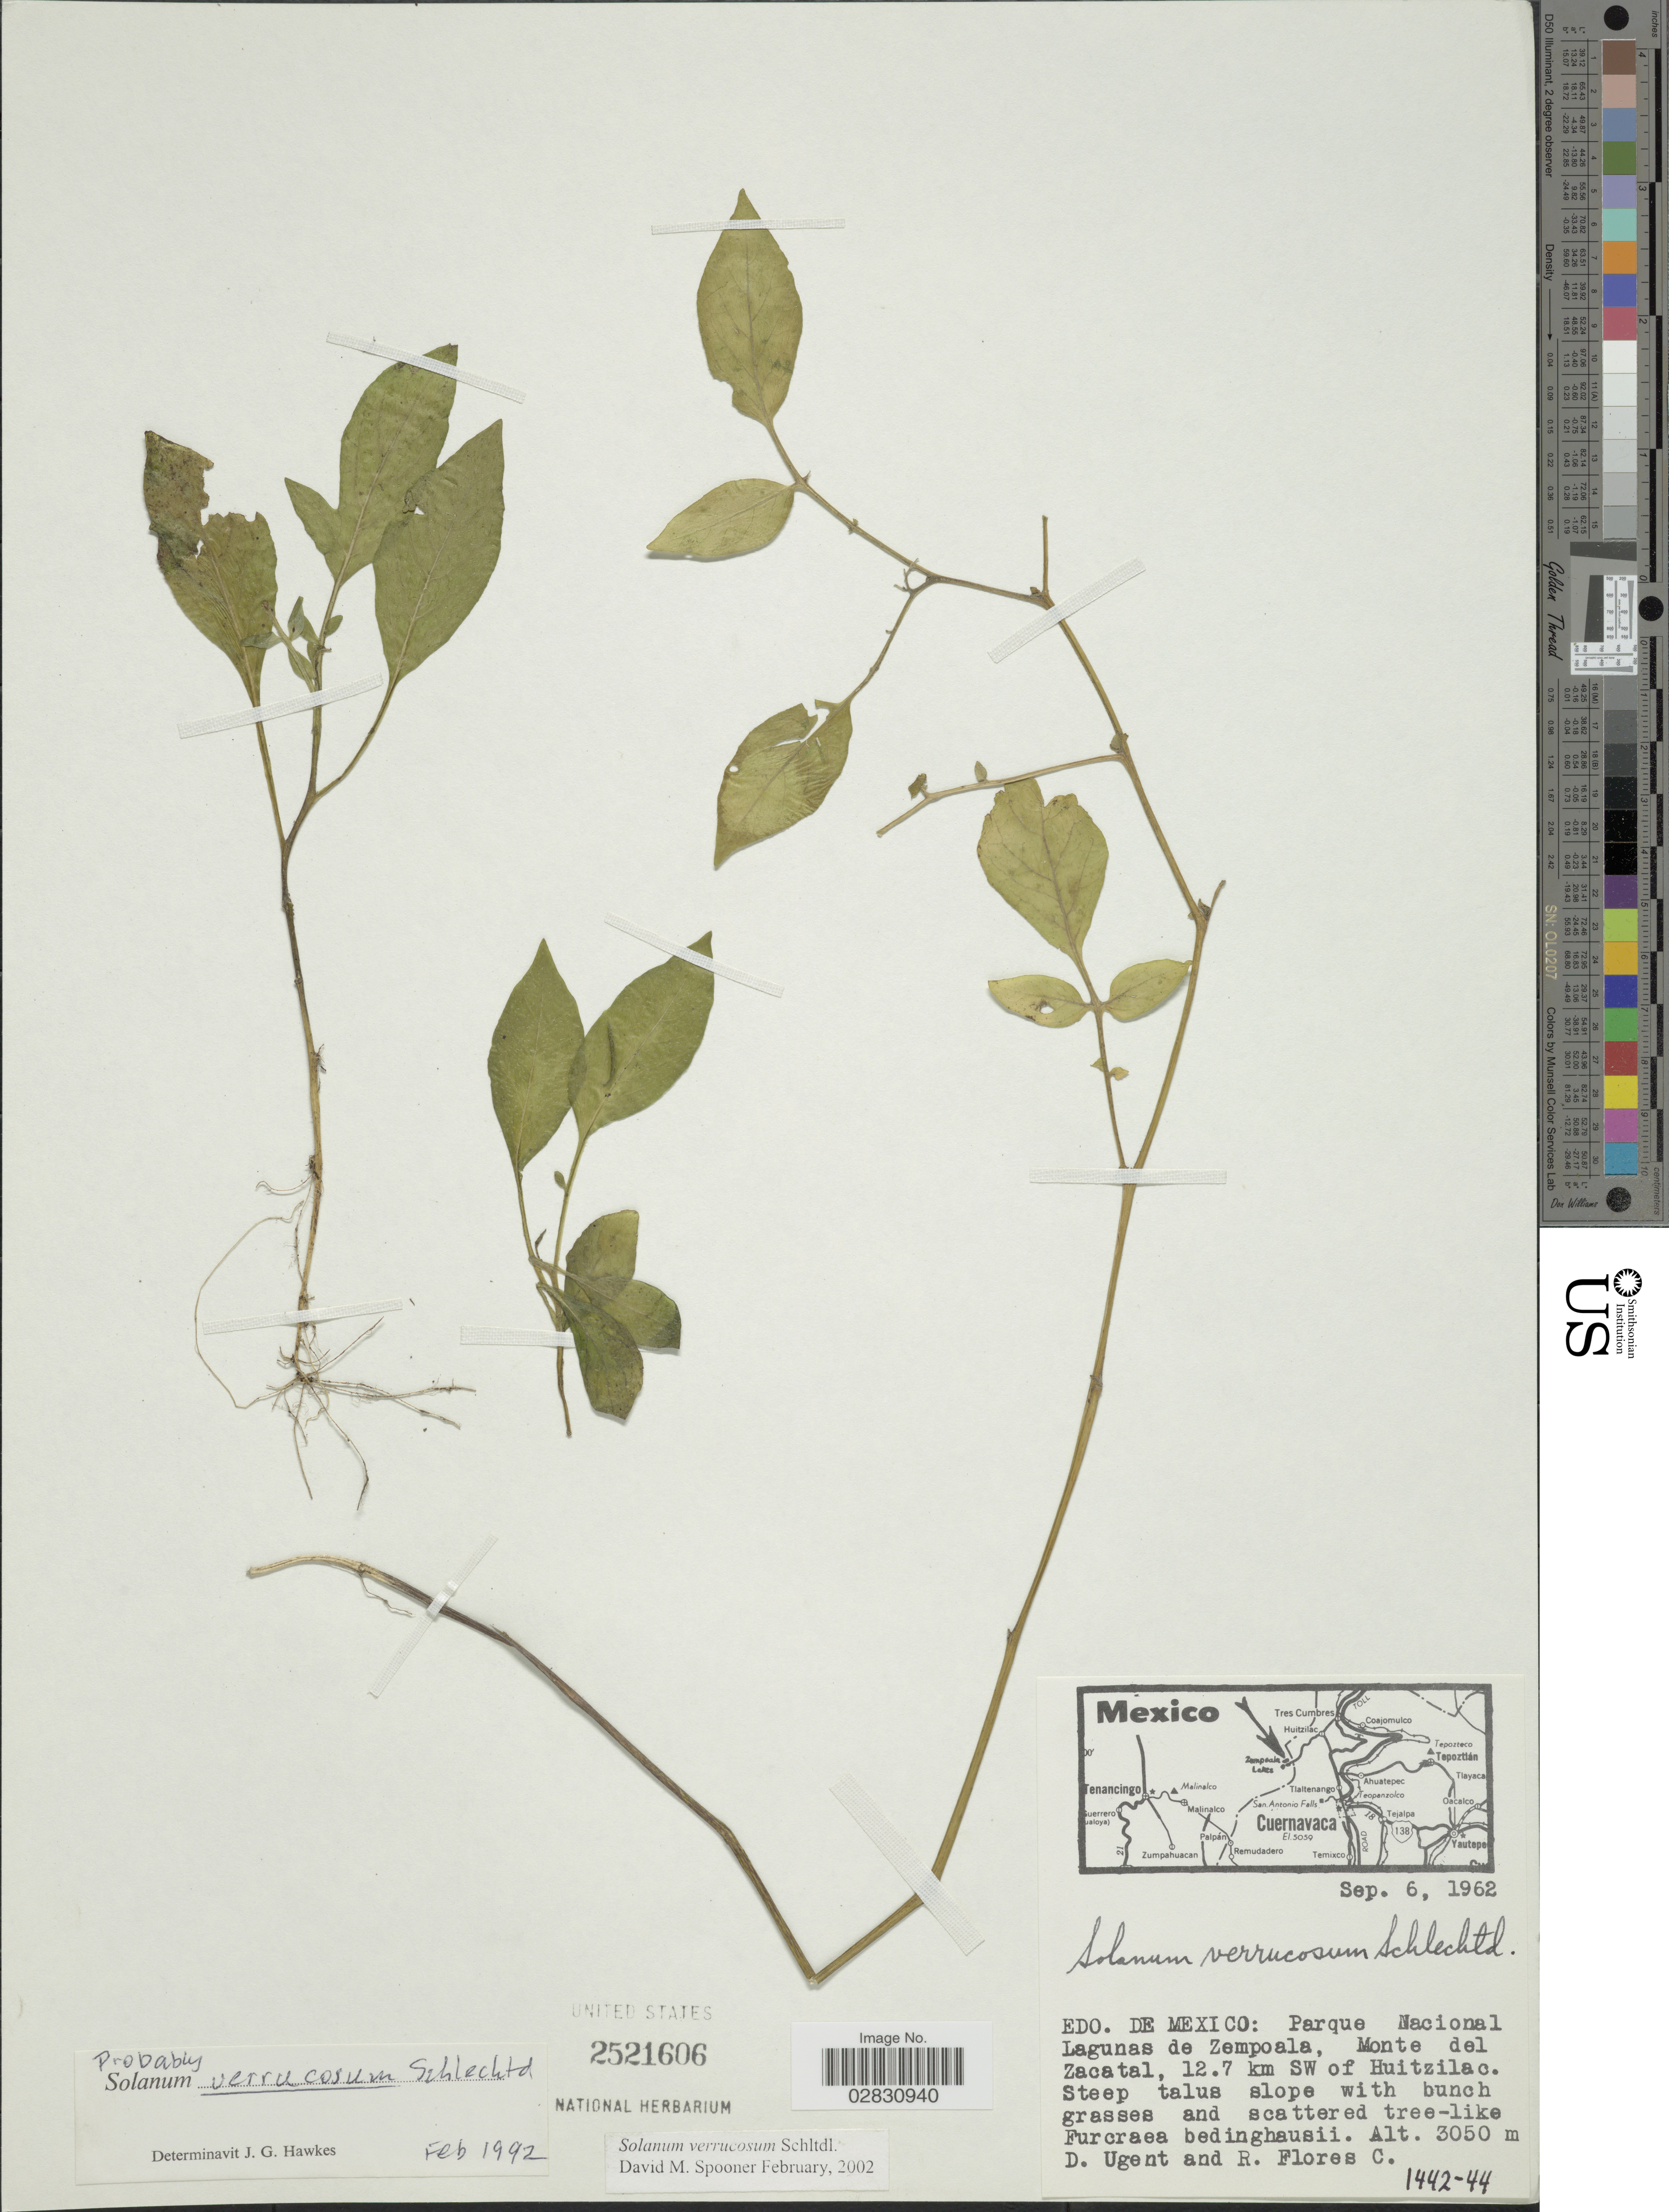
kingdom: Plantae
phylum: Tracheophyta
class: Magnoliopsida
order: Solanales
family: Solanaceae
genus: Solanum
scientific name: Solanum verrucosum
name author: Schltdl.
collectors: D. Ugent & R. Flores-C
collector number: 1442-44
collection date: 1962-09-06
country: Mexico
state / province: México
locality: Parque Nacional Lagunas de Zempoala, Monte del Zacatal, 12.7 km SW of Huitzilac.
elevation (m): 3050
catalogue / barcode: US 2521606